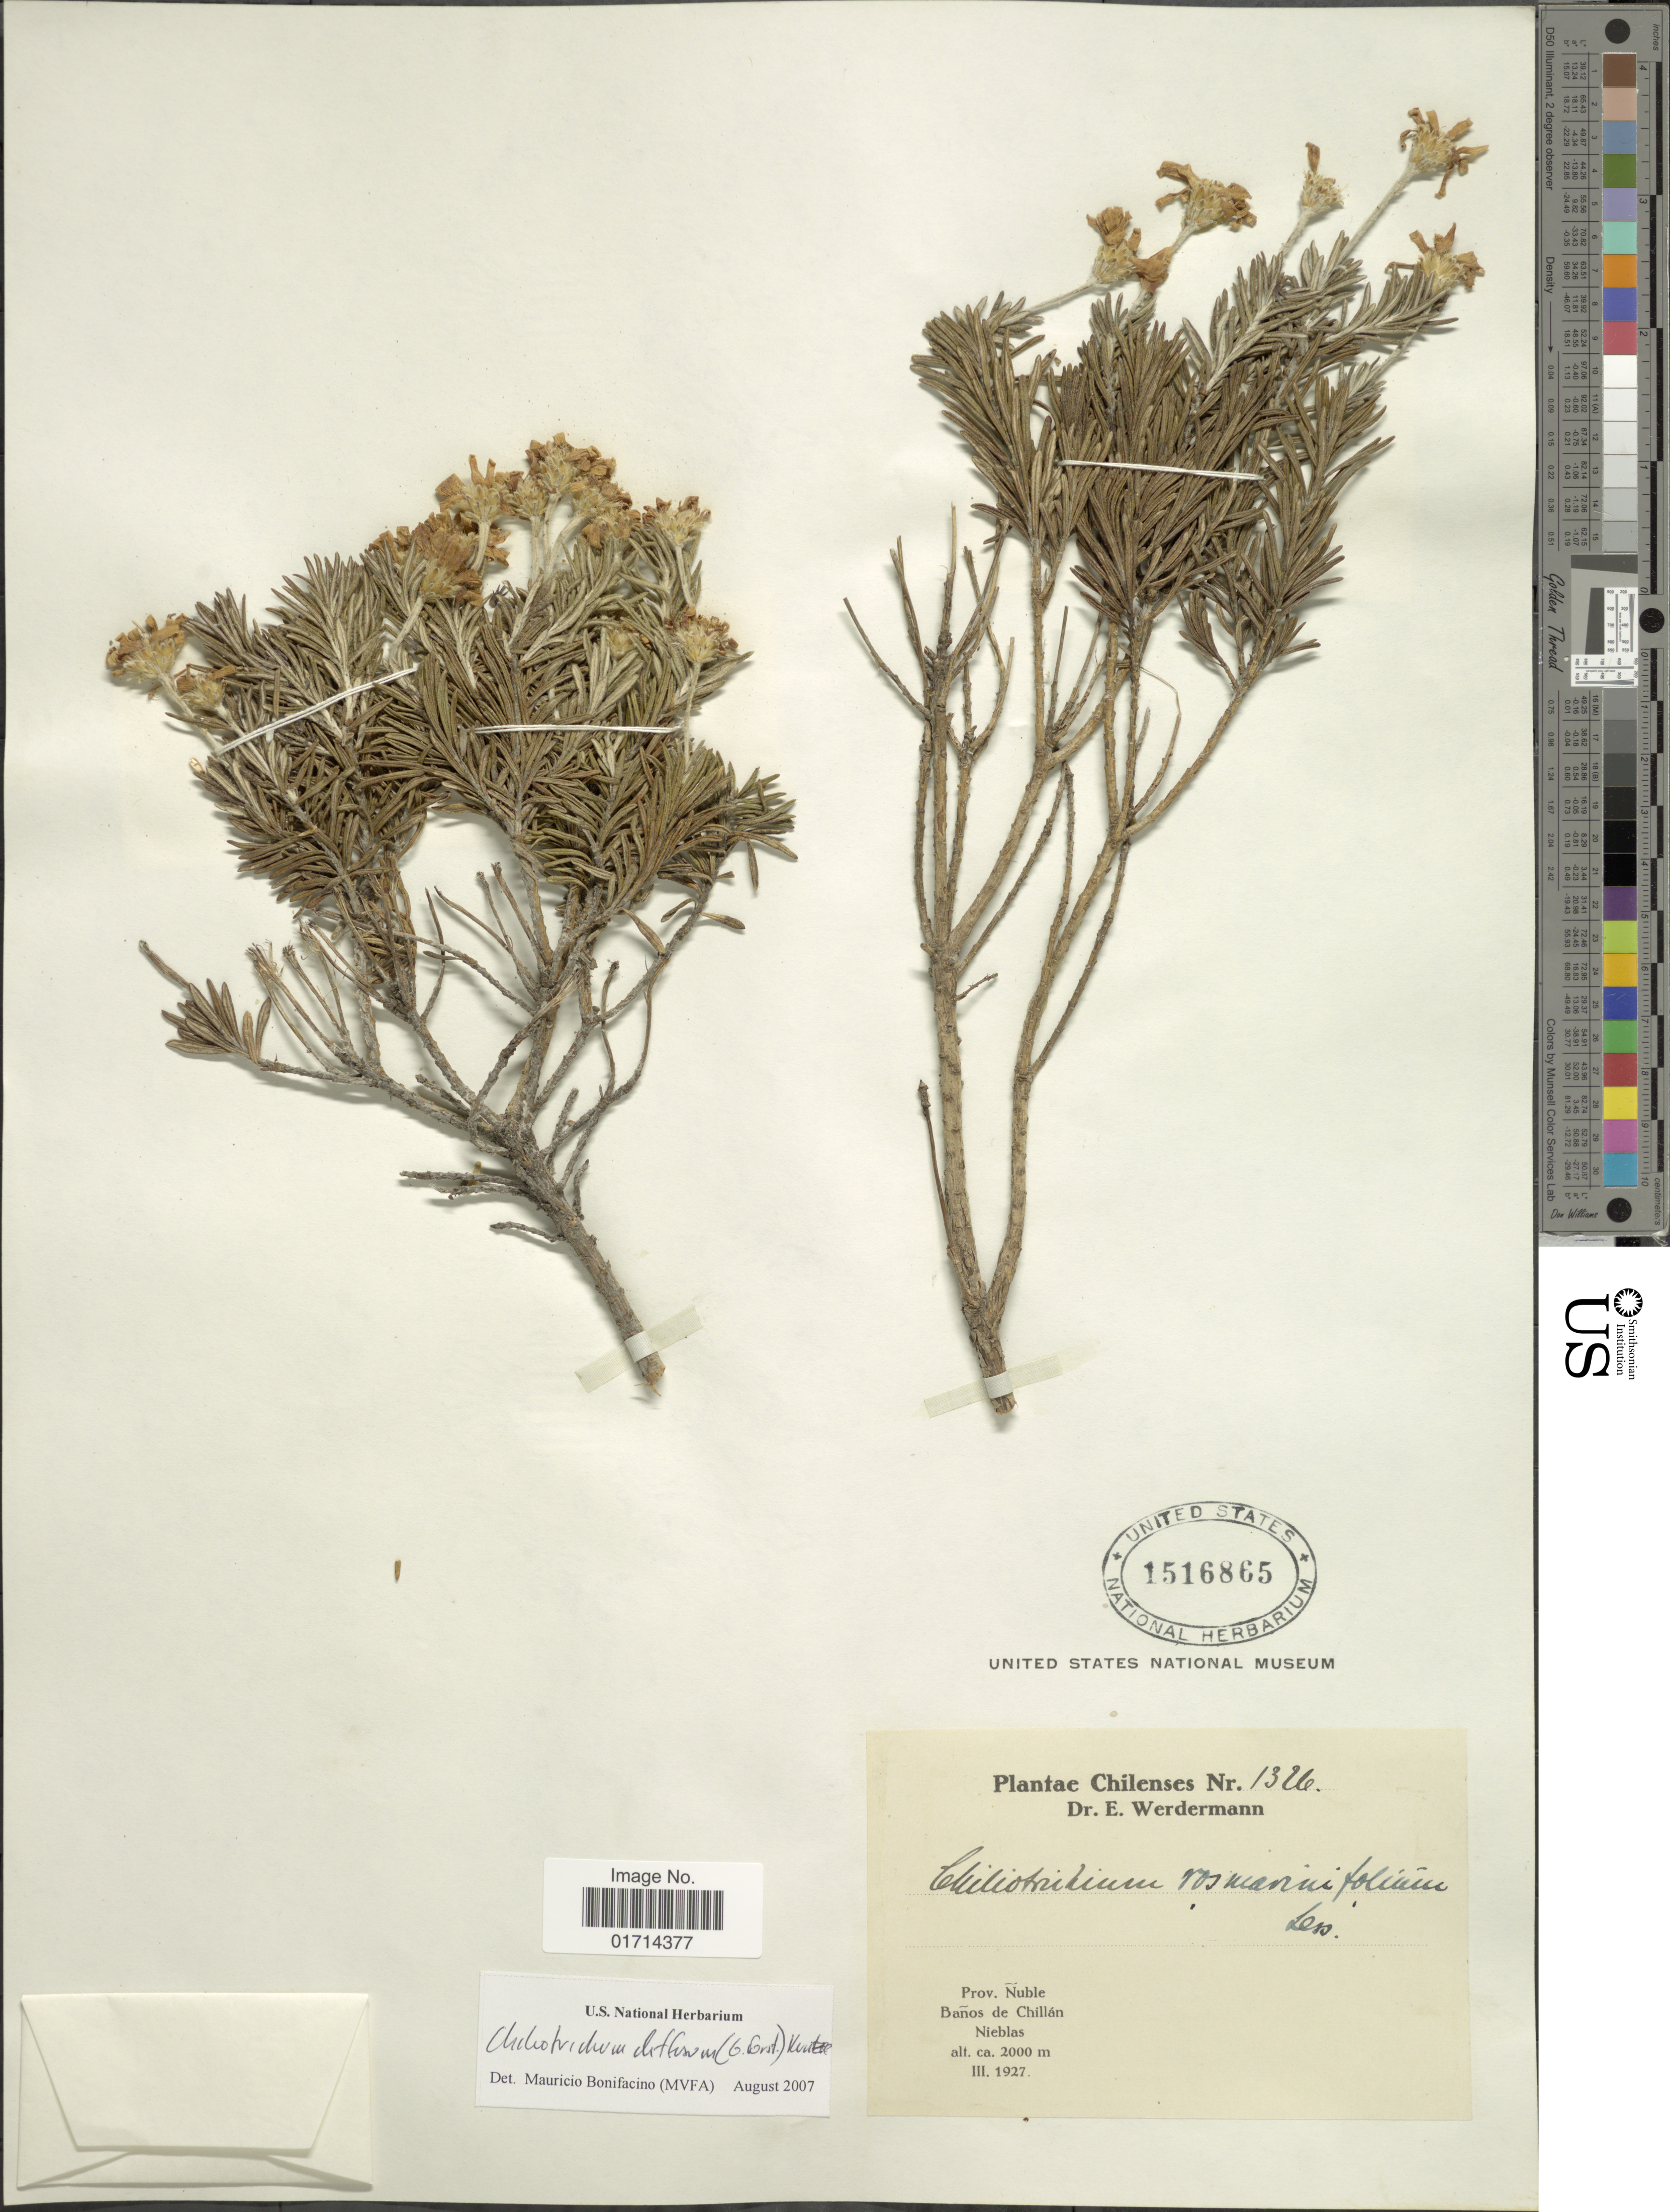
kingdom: Plantae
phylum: Tracheophyta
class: Magnoliopsida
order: Asterales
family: Asteraceae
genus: Chiliotrichum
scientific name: Chiliotrichum rosmarinifolium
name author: Less.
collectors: E. Werdermann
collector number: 13U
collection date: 1927-03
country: Chile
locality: Chilenses, Prov. Nube, Banos de Chillan, Nieblas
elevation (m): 2000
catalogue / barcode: US 1516865